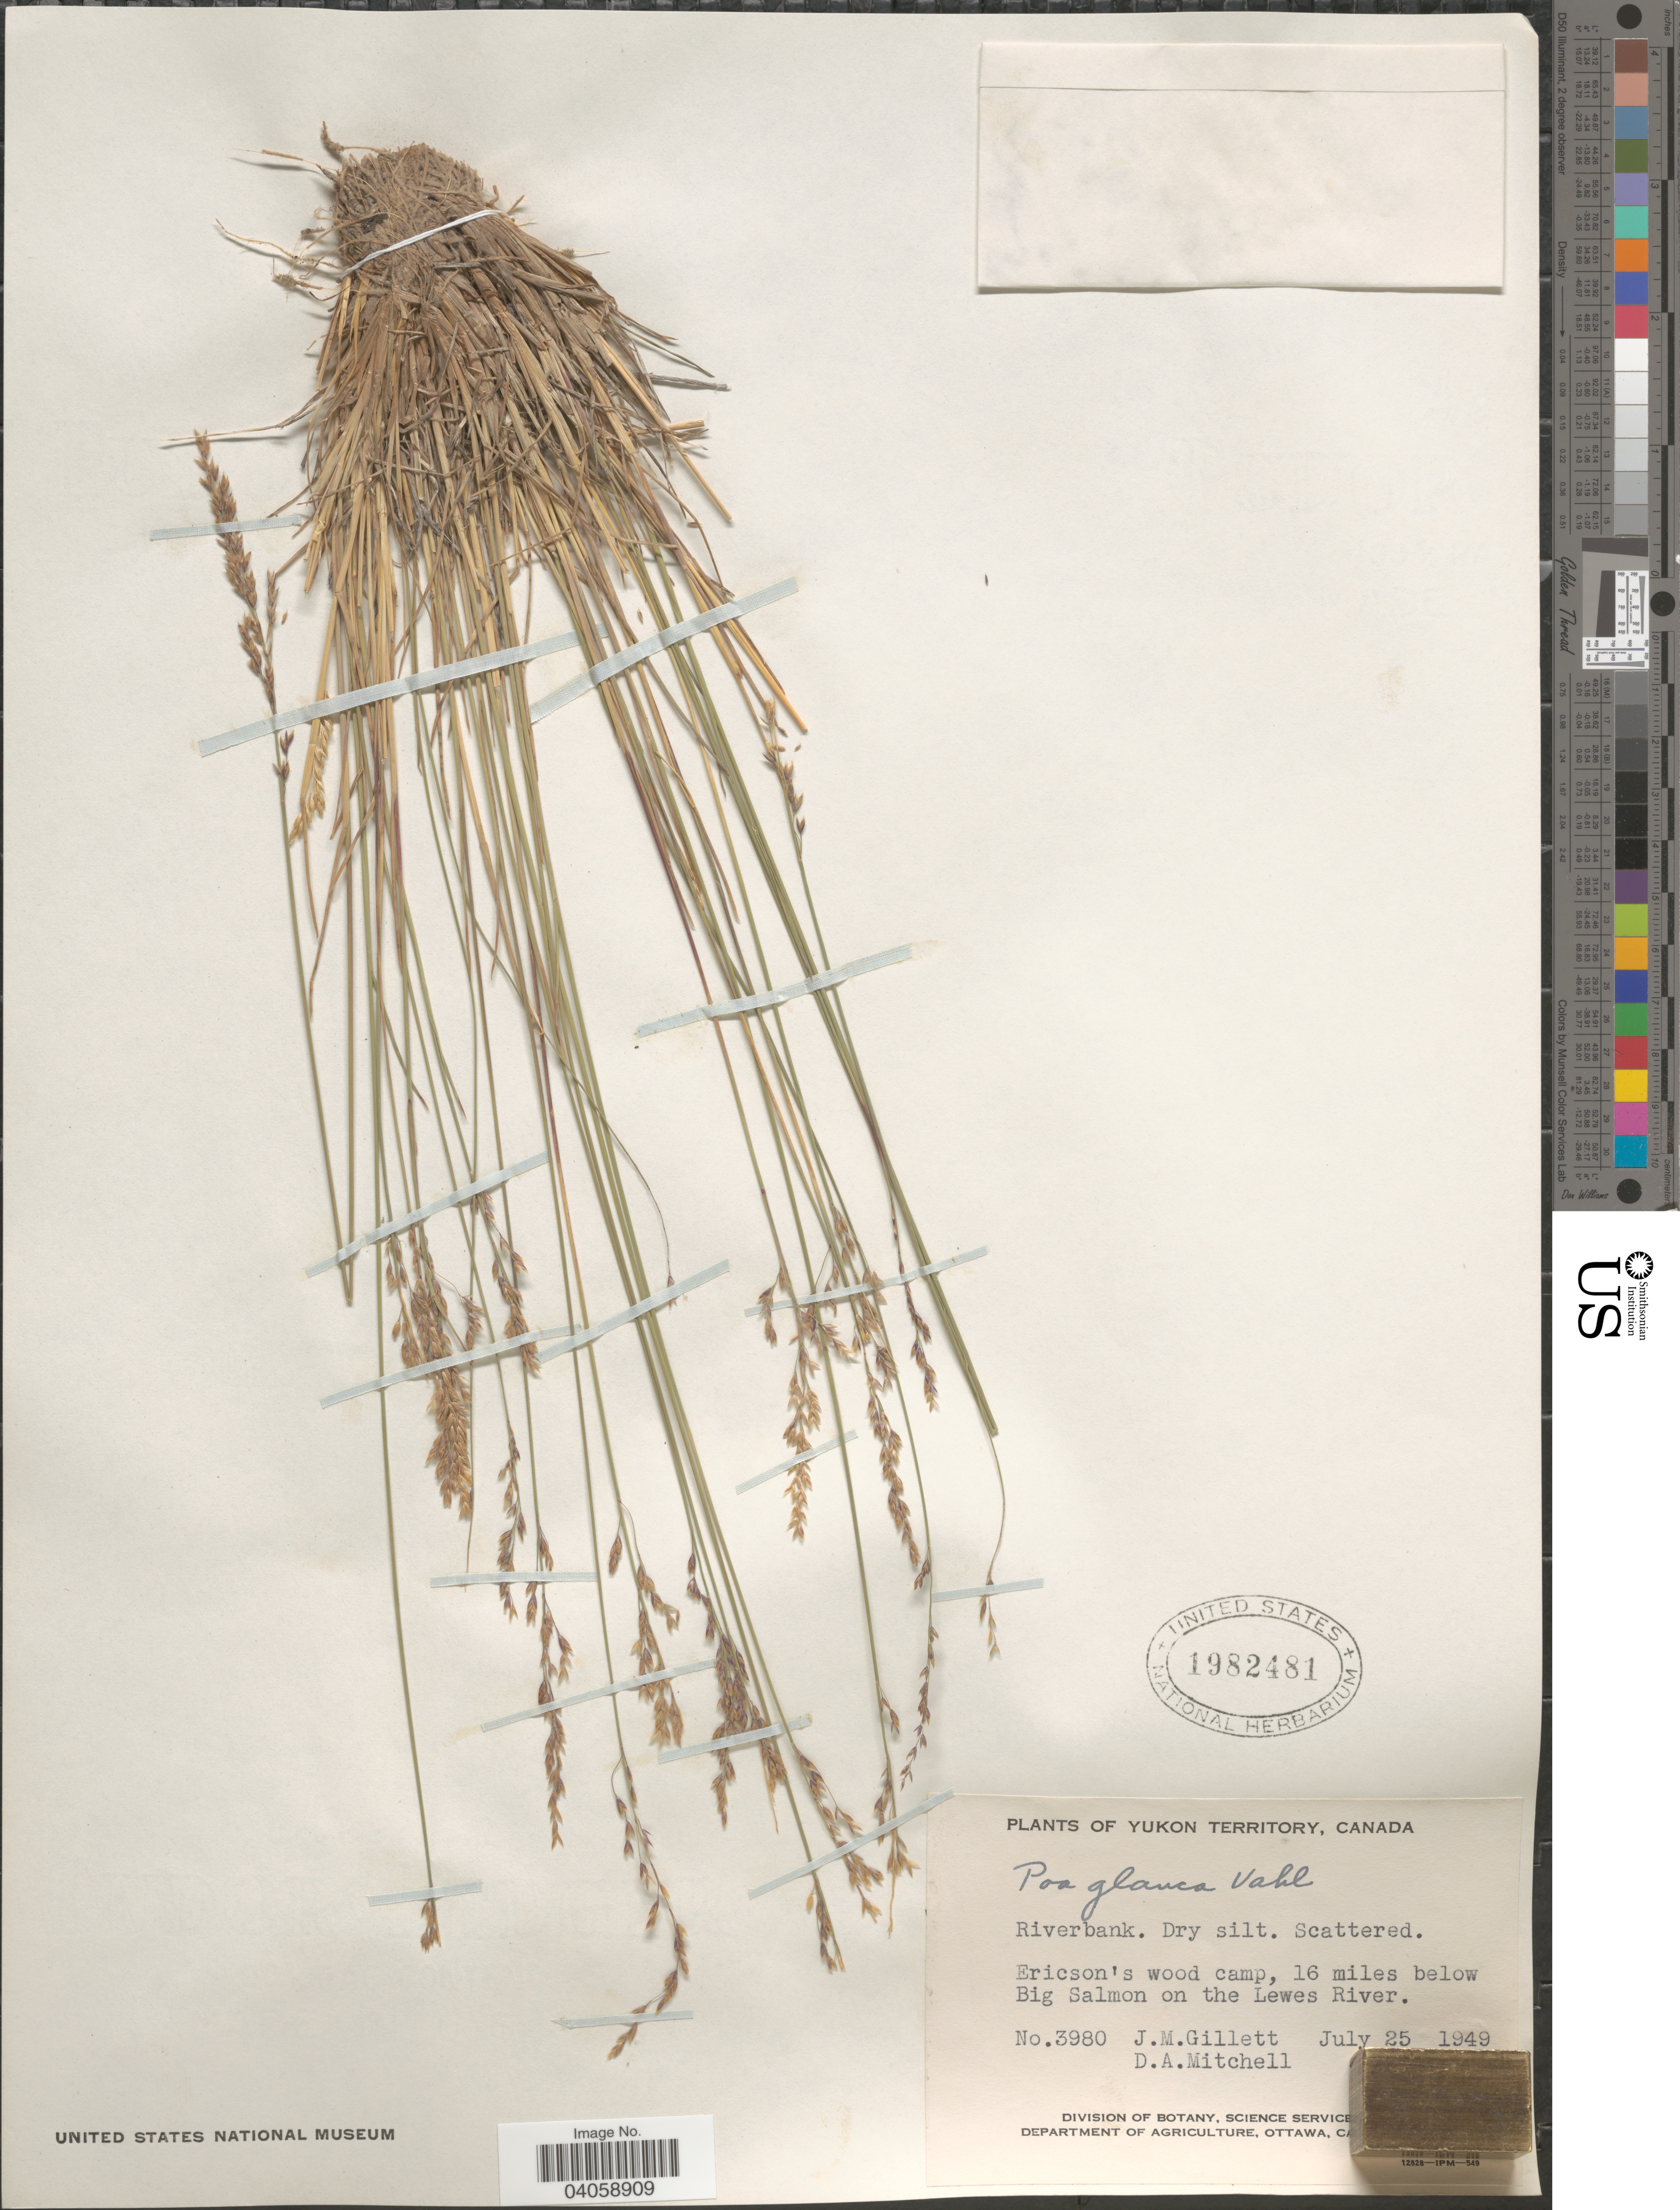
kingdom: Plantae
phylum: Tracheophyta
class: Liliopsida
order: Poales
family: Poaceae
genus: Poa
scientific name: Poa glauca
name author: Vahl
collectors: J. M. Gillett & D. Mitchell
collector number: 3980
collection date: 1949-07-25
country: Canada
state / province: Yukon Territory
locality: Ericson's wood camp, 16 miles below Big Salmon on the Lewes River.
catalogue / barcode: US 1982481